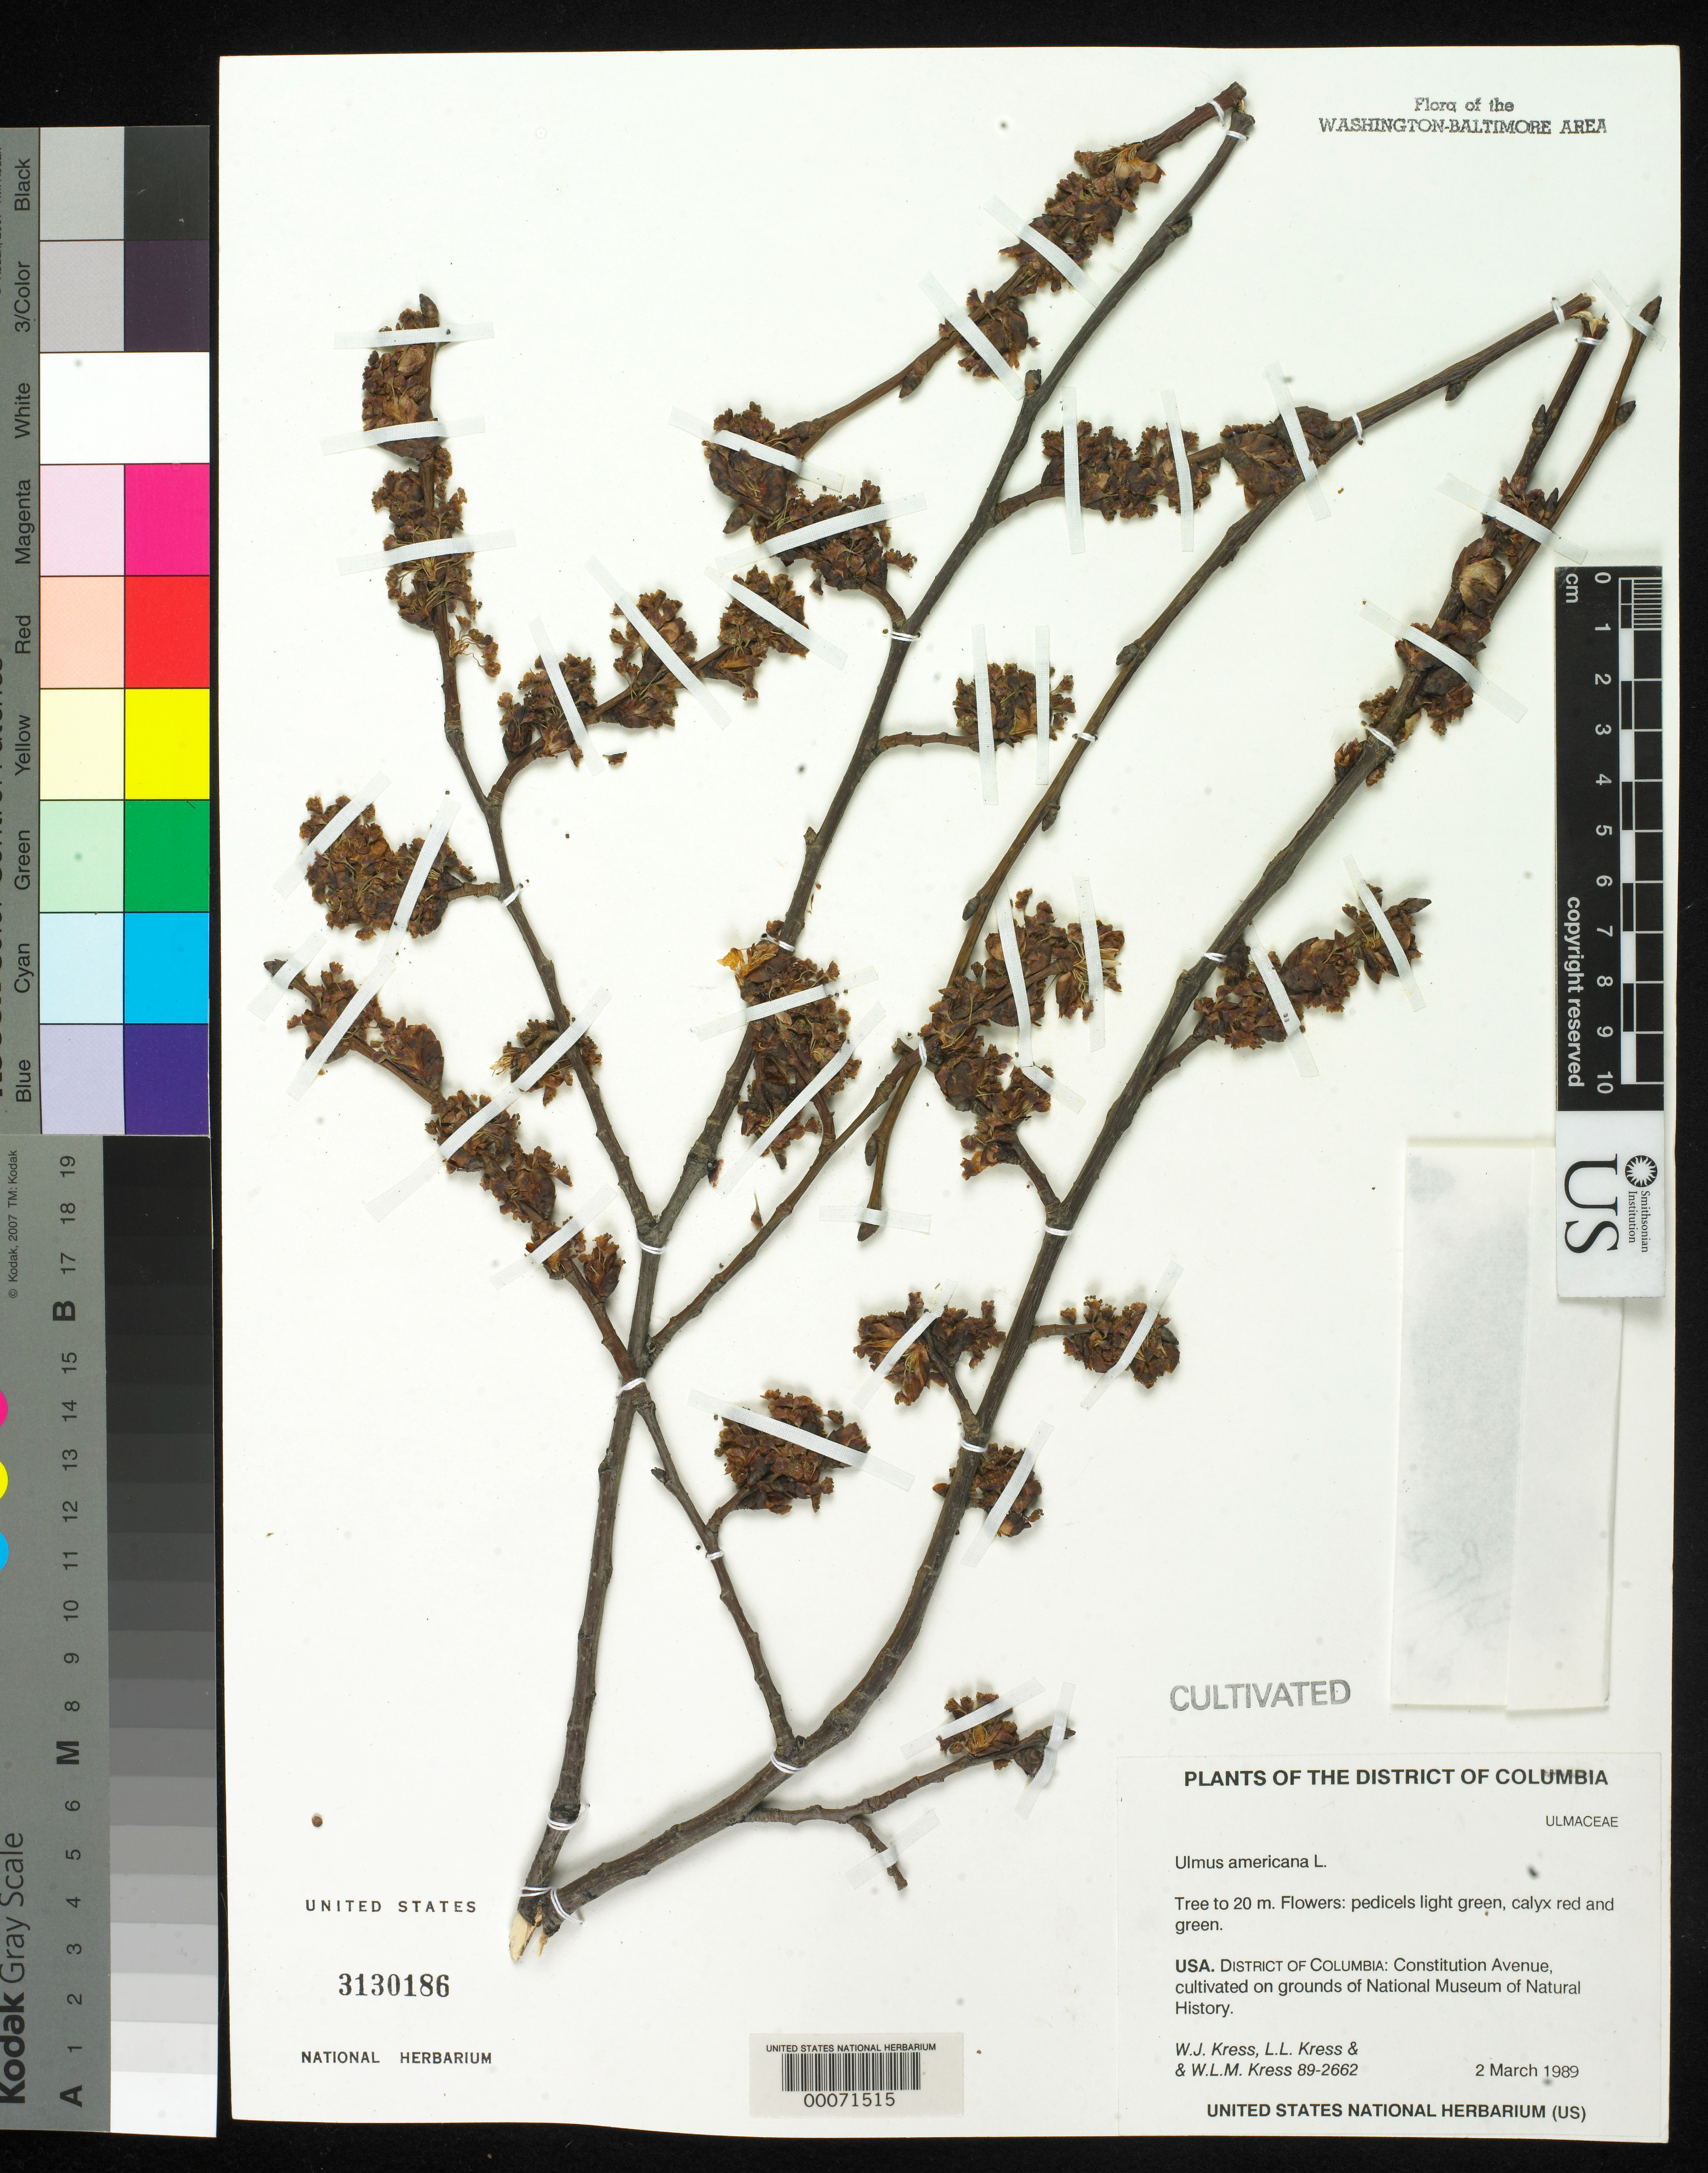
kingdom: Plantae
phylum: Tracheophyta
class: Magnoliopsida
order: Rosales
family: Ulmaceae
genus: Ulmus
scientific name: Ulmus americana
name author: L.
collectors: W. J. Kress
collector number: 89-2662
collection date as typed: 02 Mar 1989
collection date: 1989-03-02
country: United States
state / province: District of Columbia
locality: Constitution Ave. grounds of Museum of Natural History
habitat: Cultivated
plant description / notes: Flowers lt green with red and green calyx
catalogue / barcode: US 3130186